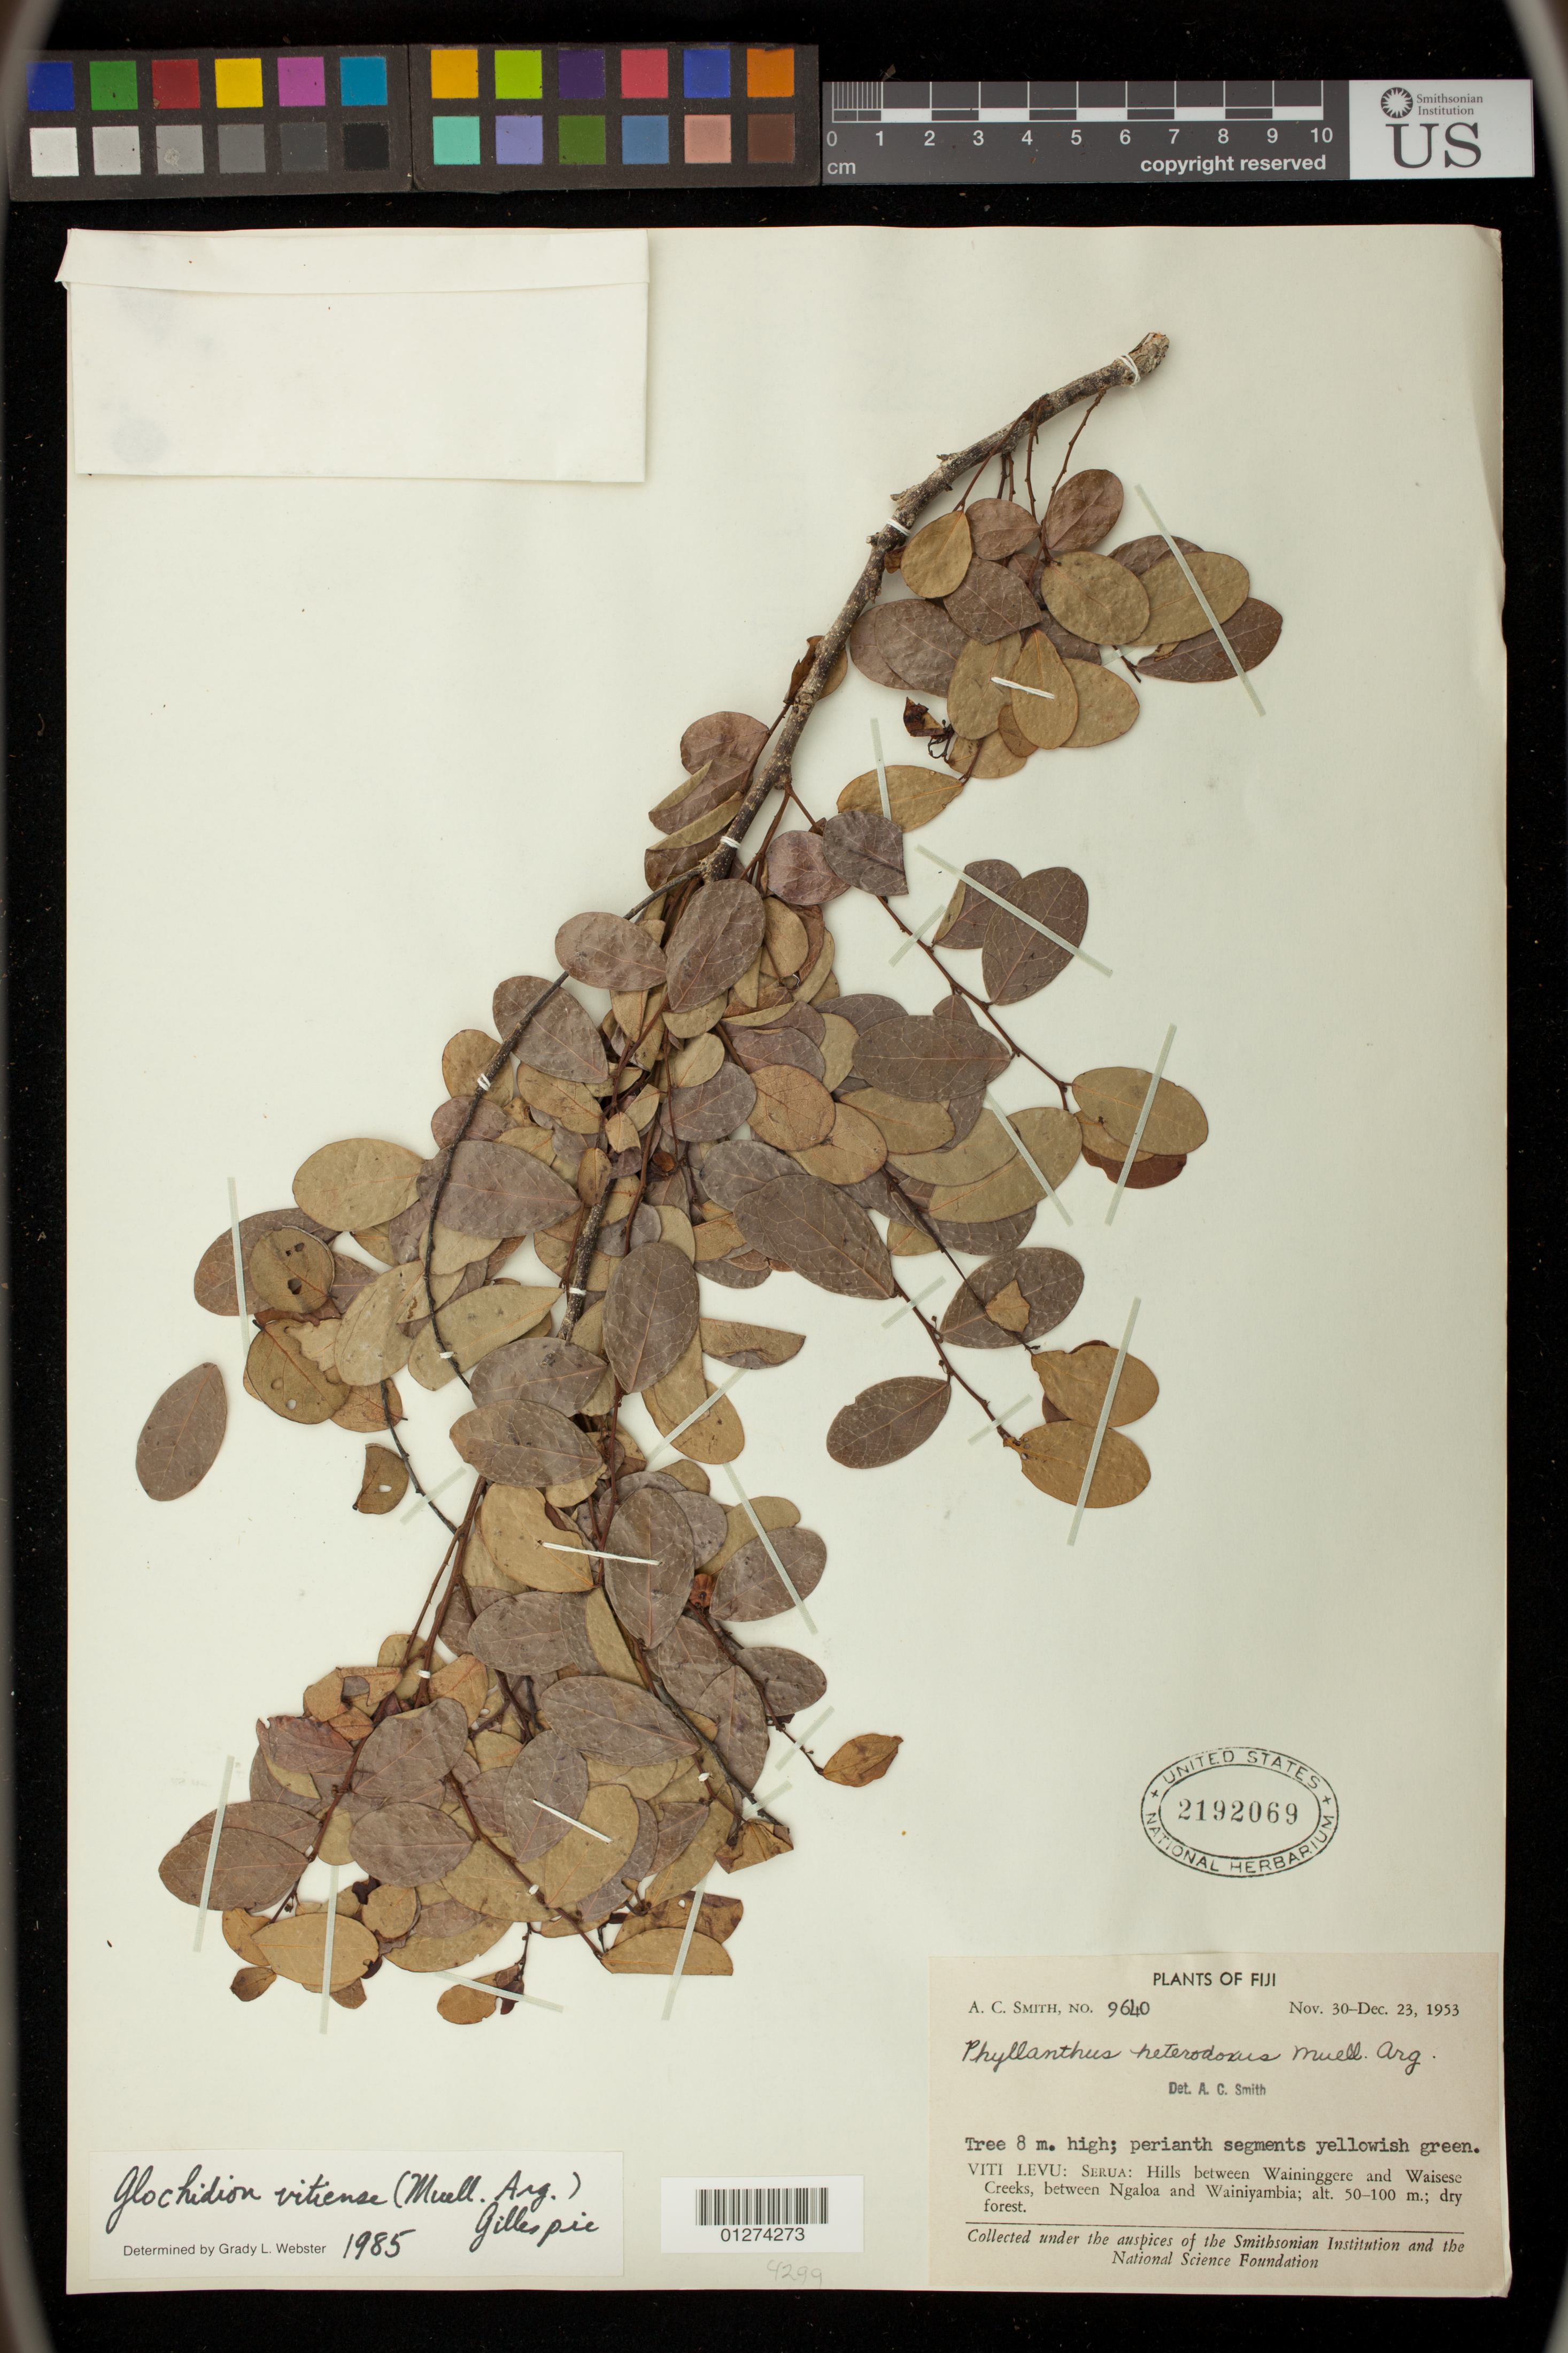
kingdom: Plantae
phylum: Tracheophyta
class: Magnoliopsida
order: Malpighiales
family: Phyllanthaceae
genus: Phyllanthus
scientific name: Phyllanthus vitiensis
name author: Müll. Arg.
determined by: Wagner, W. L., (BOT), Smithsonian Institution - National Museum of Natural History (UNITED STATES)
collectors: A. C. Smith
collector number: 9640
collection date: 1953-11-30/1953-12-23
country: Fiji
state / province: Central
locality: Viti Levu: Serua: Hills between Waininggere and Waisese Creeks, between Ngaloa and Wainiyambia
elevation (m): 50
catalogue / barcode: US 2192069